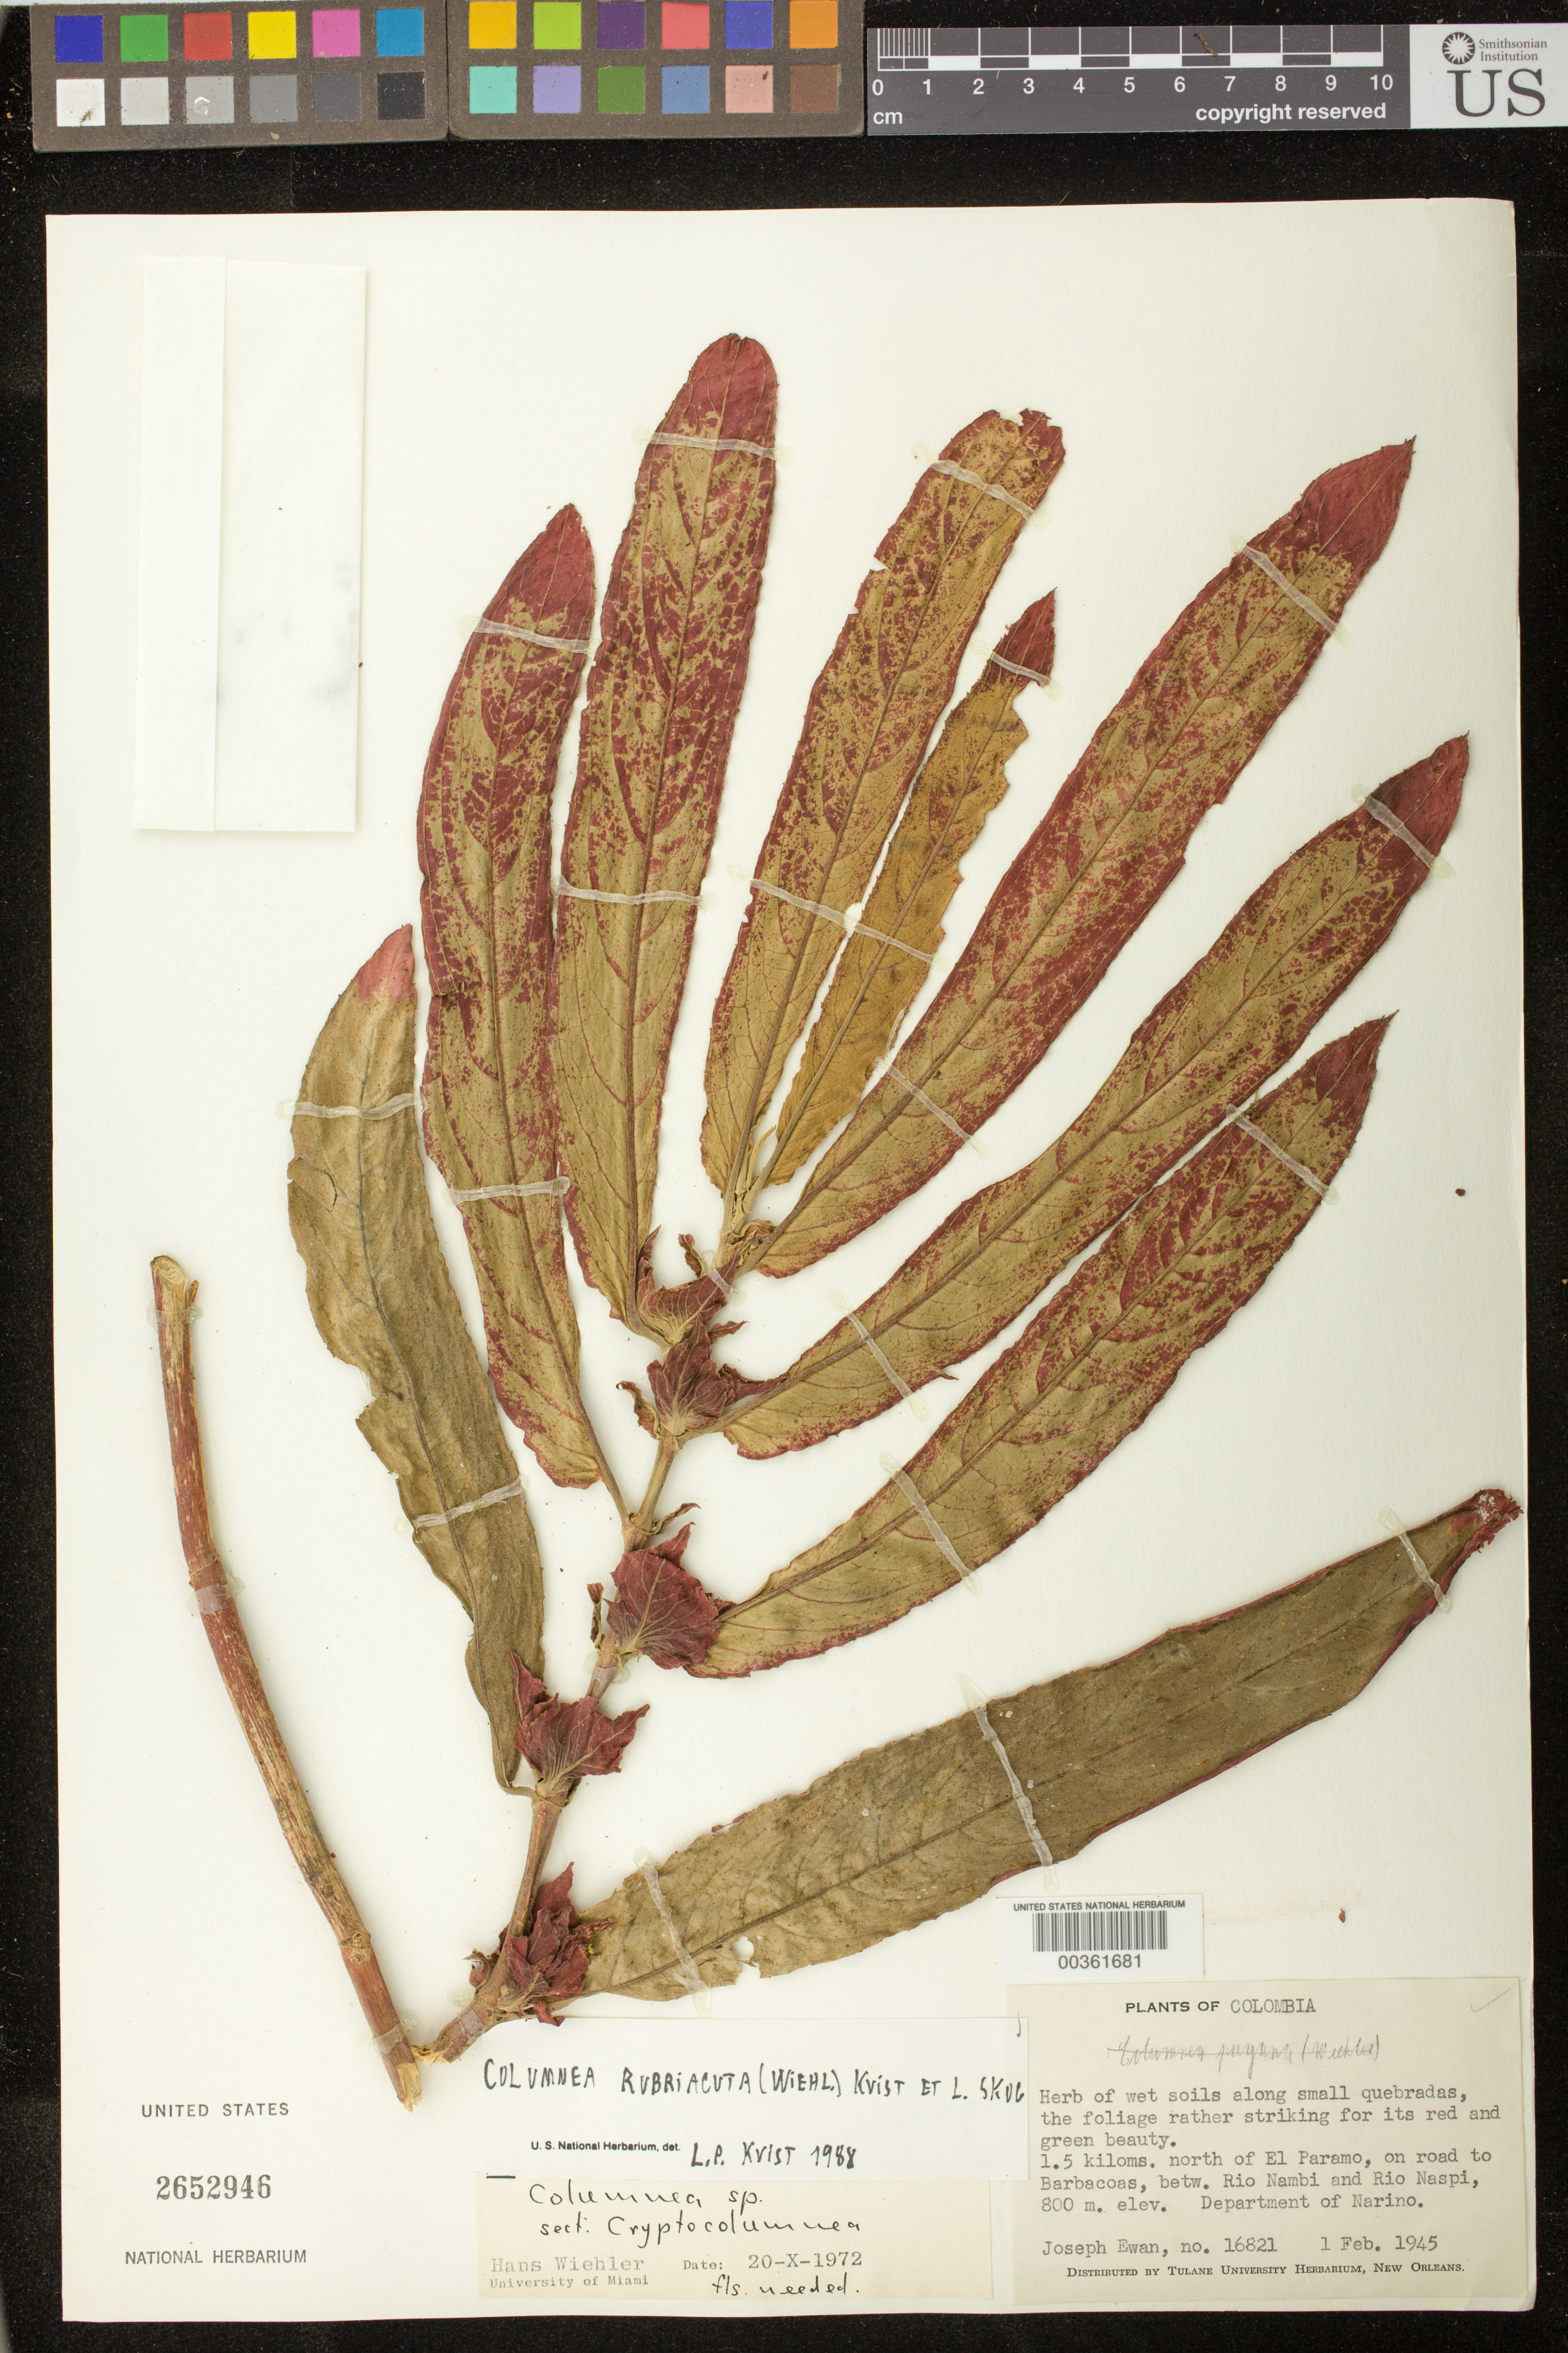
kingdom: Plantae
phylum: Tracheophyta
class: Magnoliopsida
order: Lamiales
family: Gesneriaceae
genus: Columnea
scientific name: Columnea rubriacuta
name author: (Wiehler) L.P. Kvist & L.E. Skog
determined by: Kvist, L. P., (US), Smithsonian Institution - National Museum of Natural History (UNITED STATES)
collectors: J. A. Ewan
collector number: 16821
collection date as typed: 01 Feb 1945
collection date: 1945-02-01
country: Colombia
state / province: Nariño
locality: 1.5 km n of el paramo, on road to barbacoas, betw. rio nambi and rio naspi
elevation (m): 800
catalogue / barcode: US 2652946